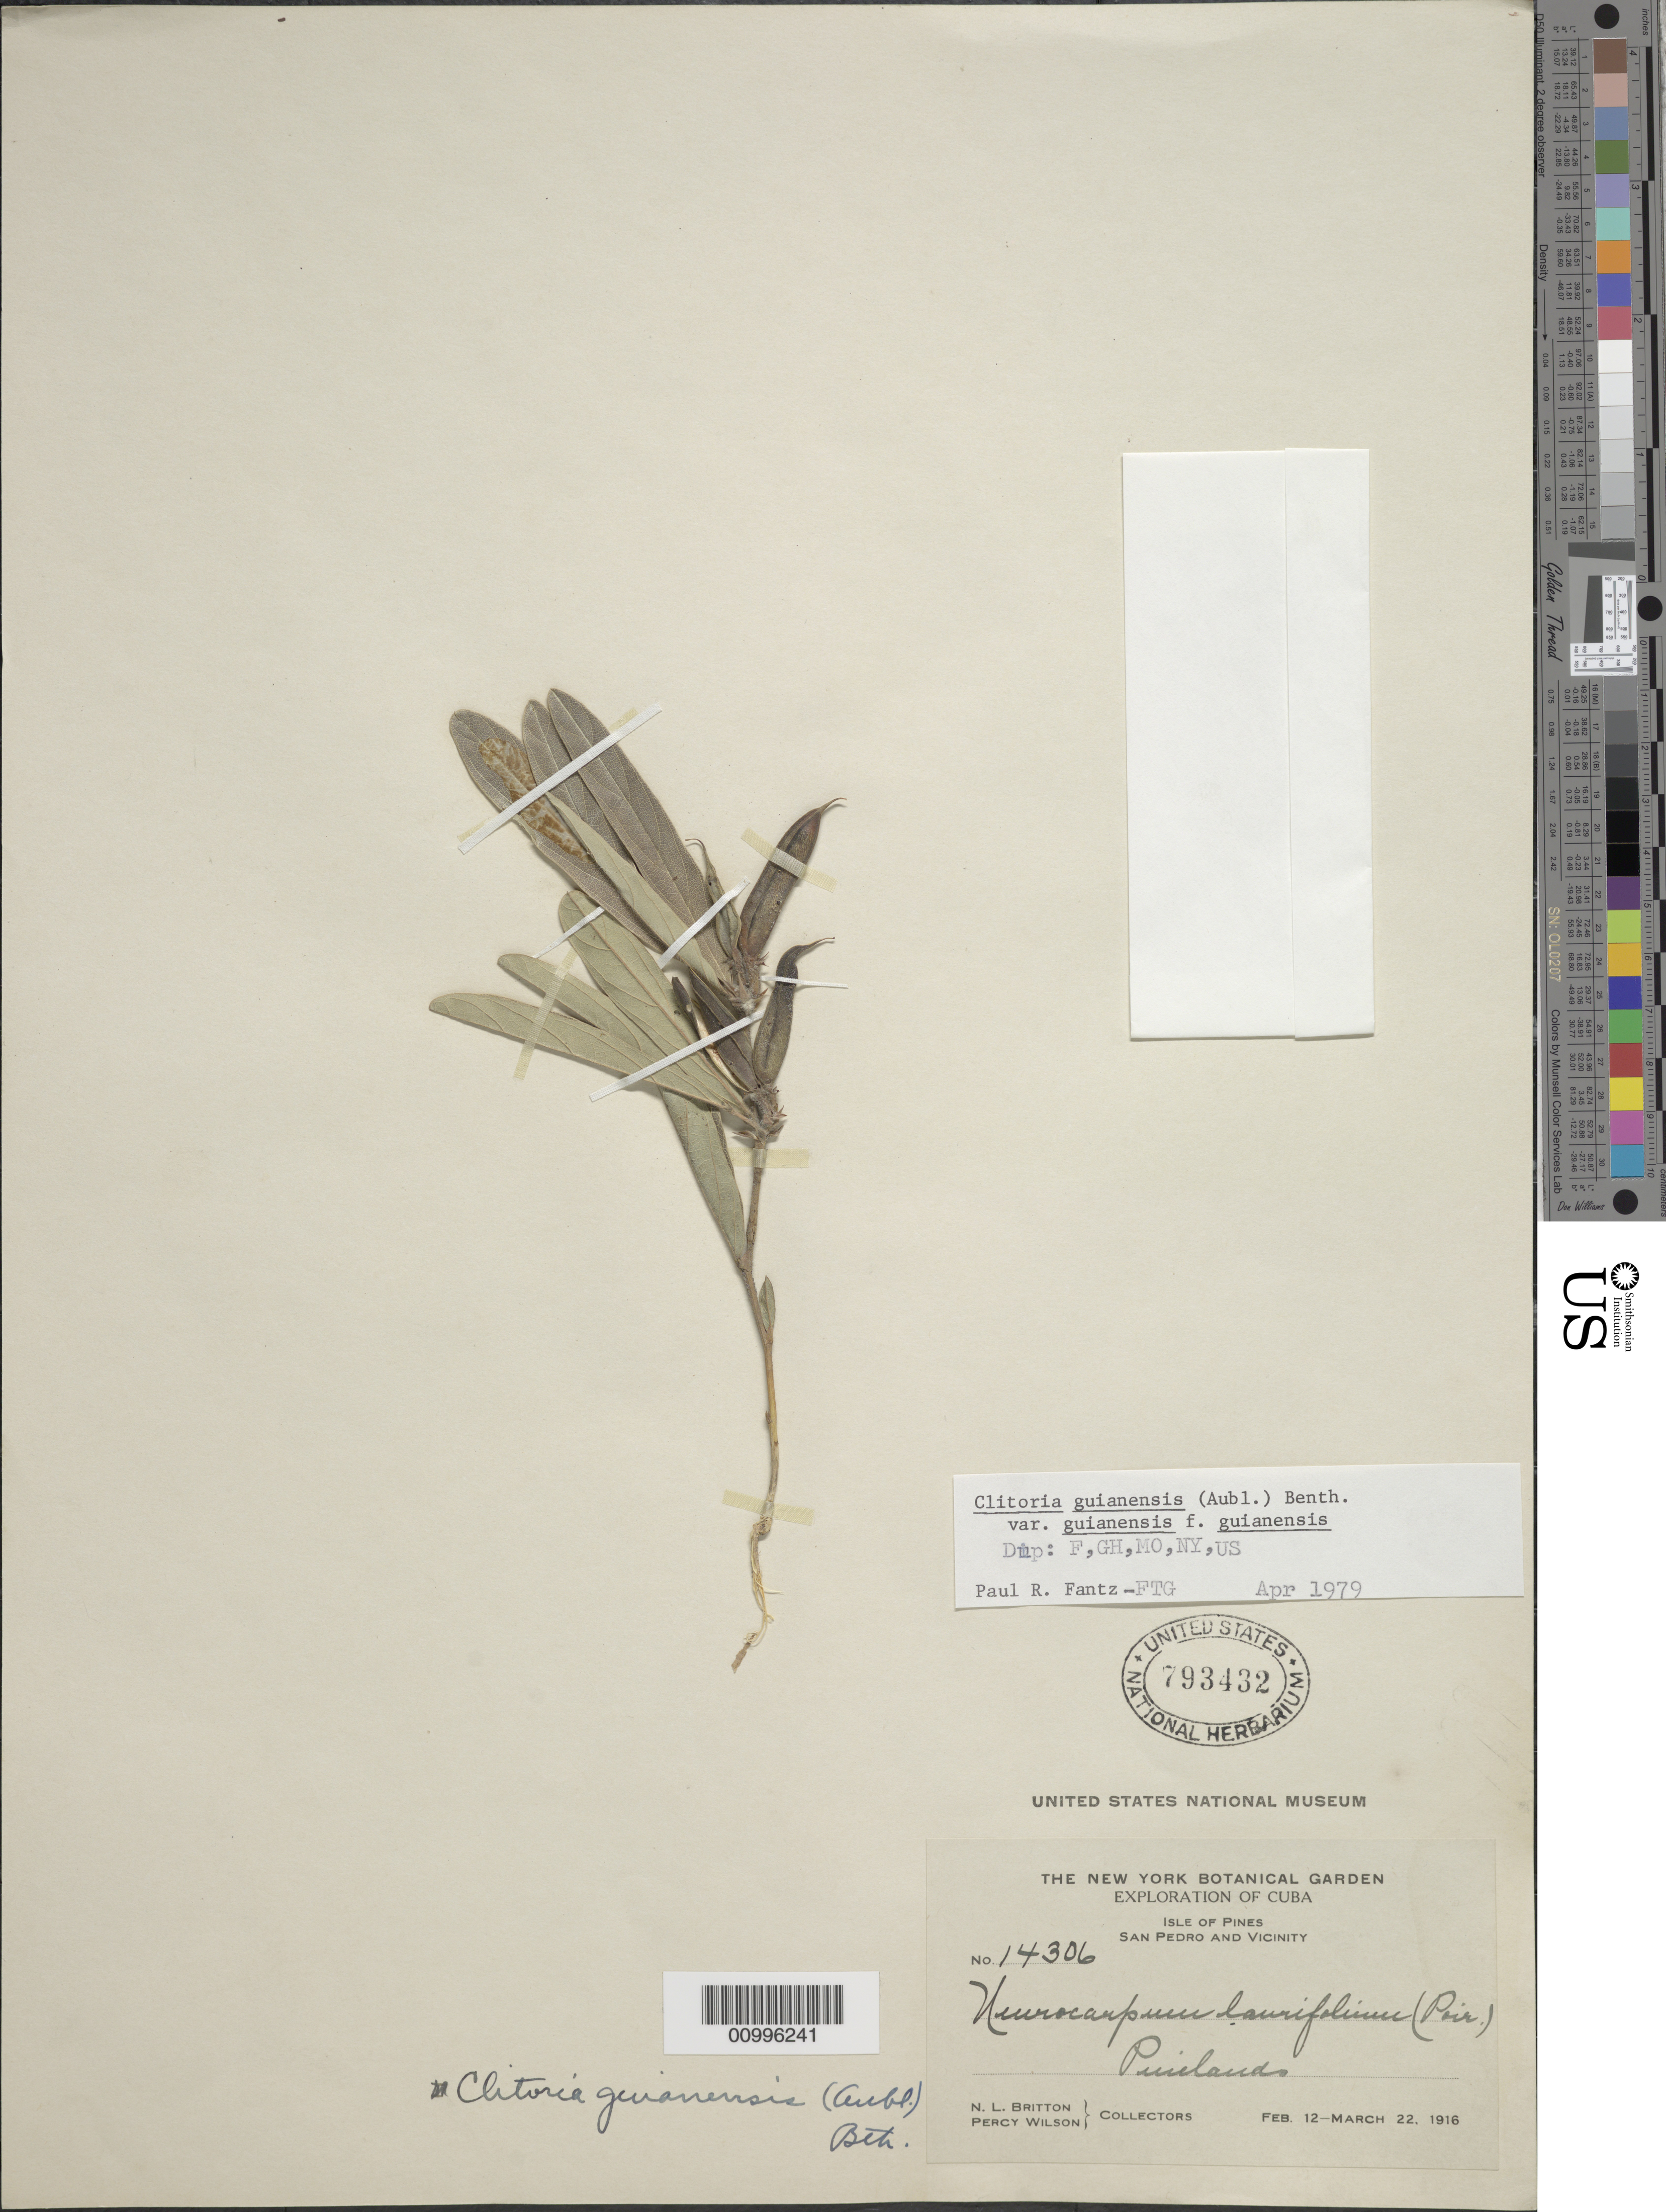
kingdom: Plantae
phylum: Tracheophyta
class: Magnoliopsida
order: Fabales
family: Fabaceae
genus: Clitoria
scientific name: Clitoria guianensis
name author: (Aubl.) Benth.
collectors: N. Britton & P. Wilson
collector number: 14306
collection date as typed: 12 Feb 1916 to 22 Mar 1916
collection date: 1916-02-12/1916-03-22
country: Cuba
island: Isla de la Juventud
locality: Isle of Pines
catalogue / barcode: US 793432